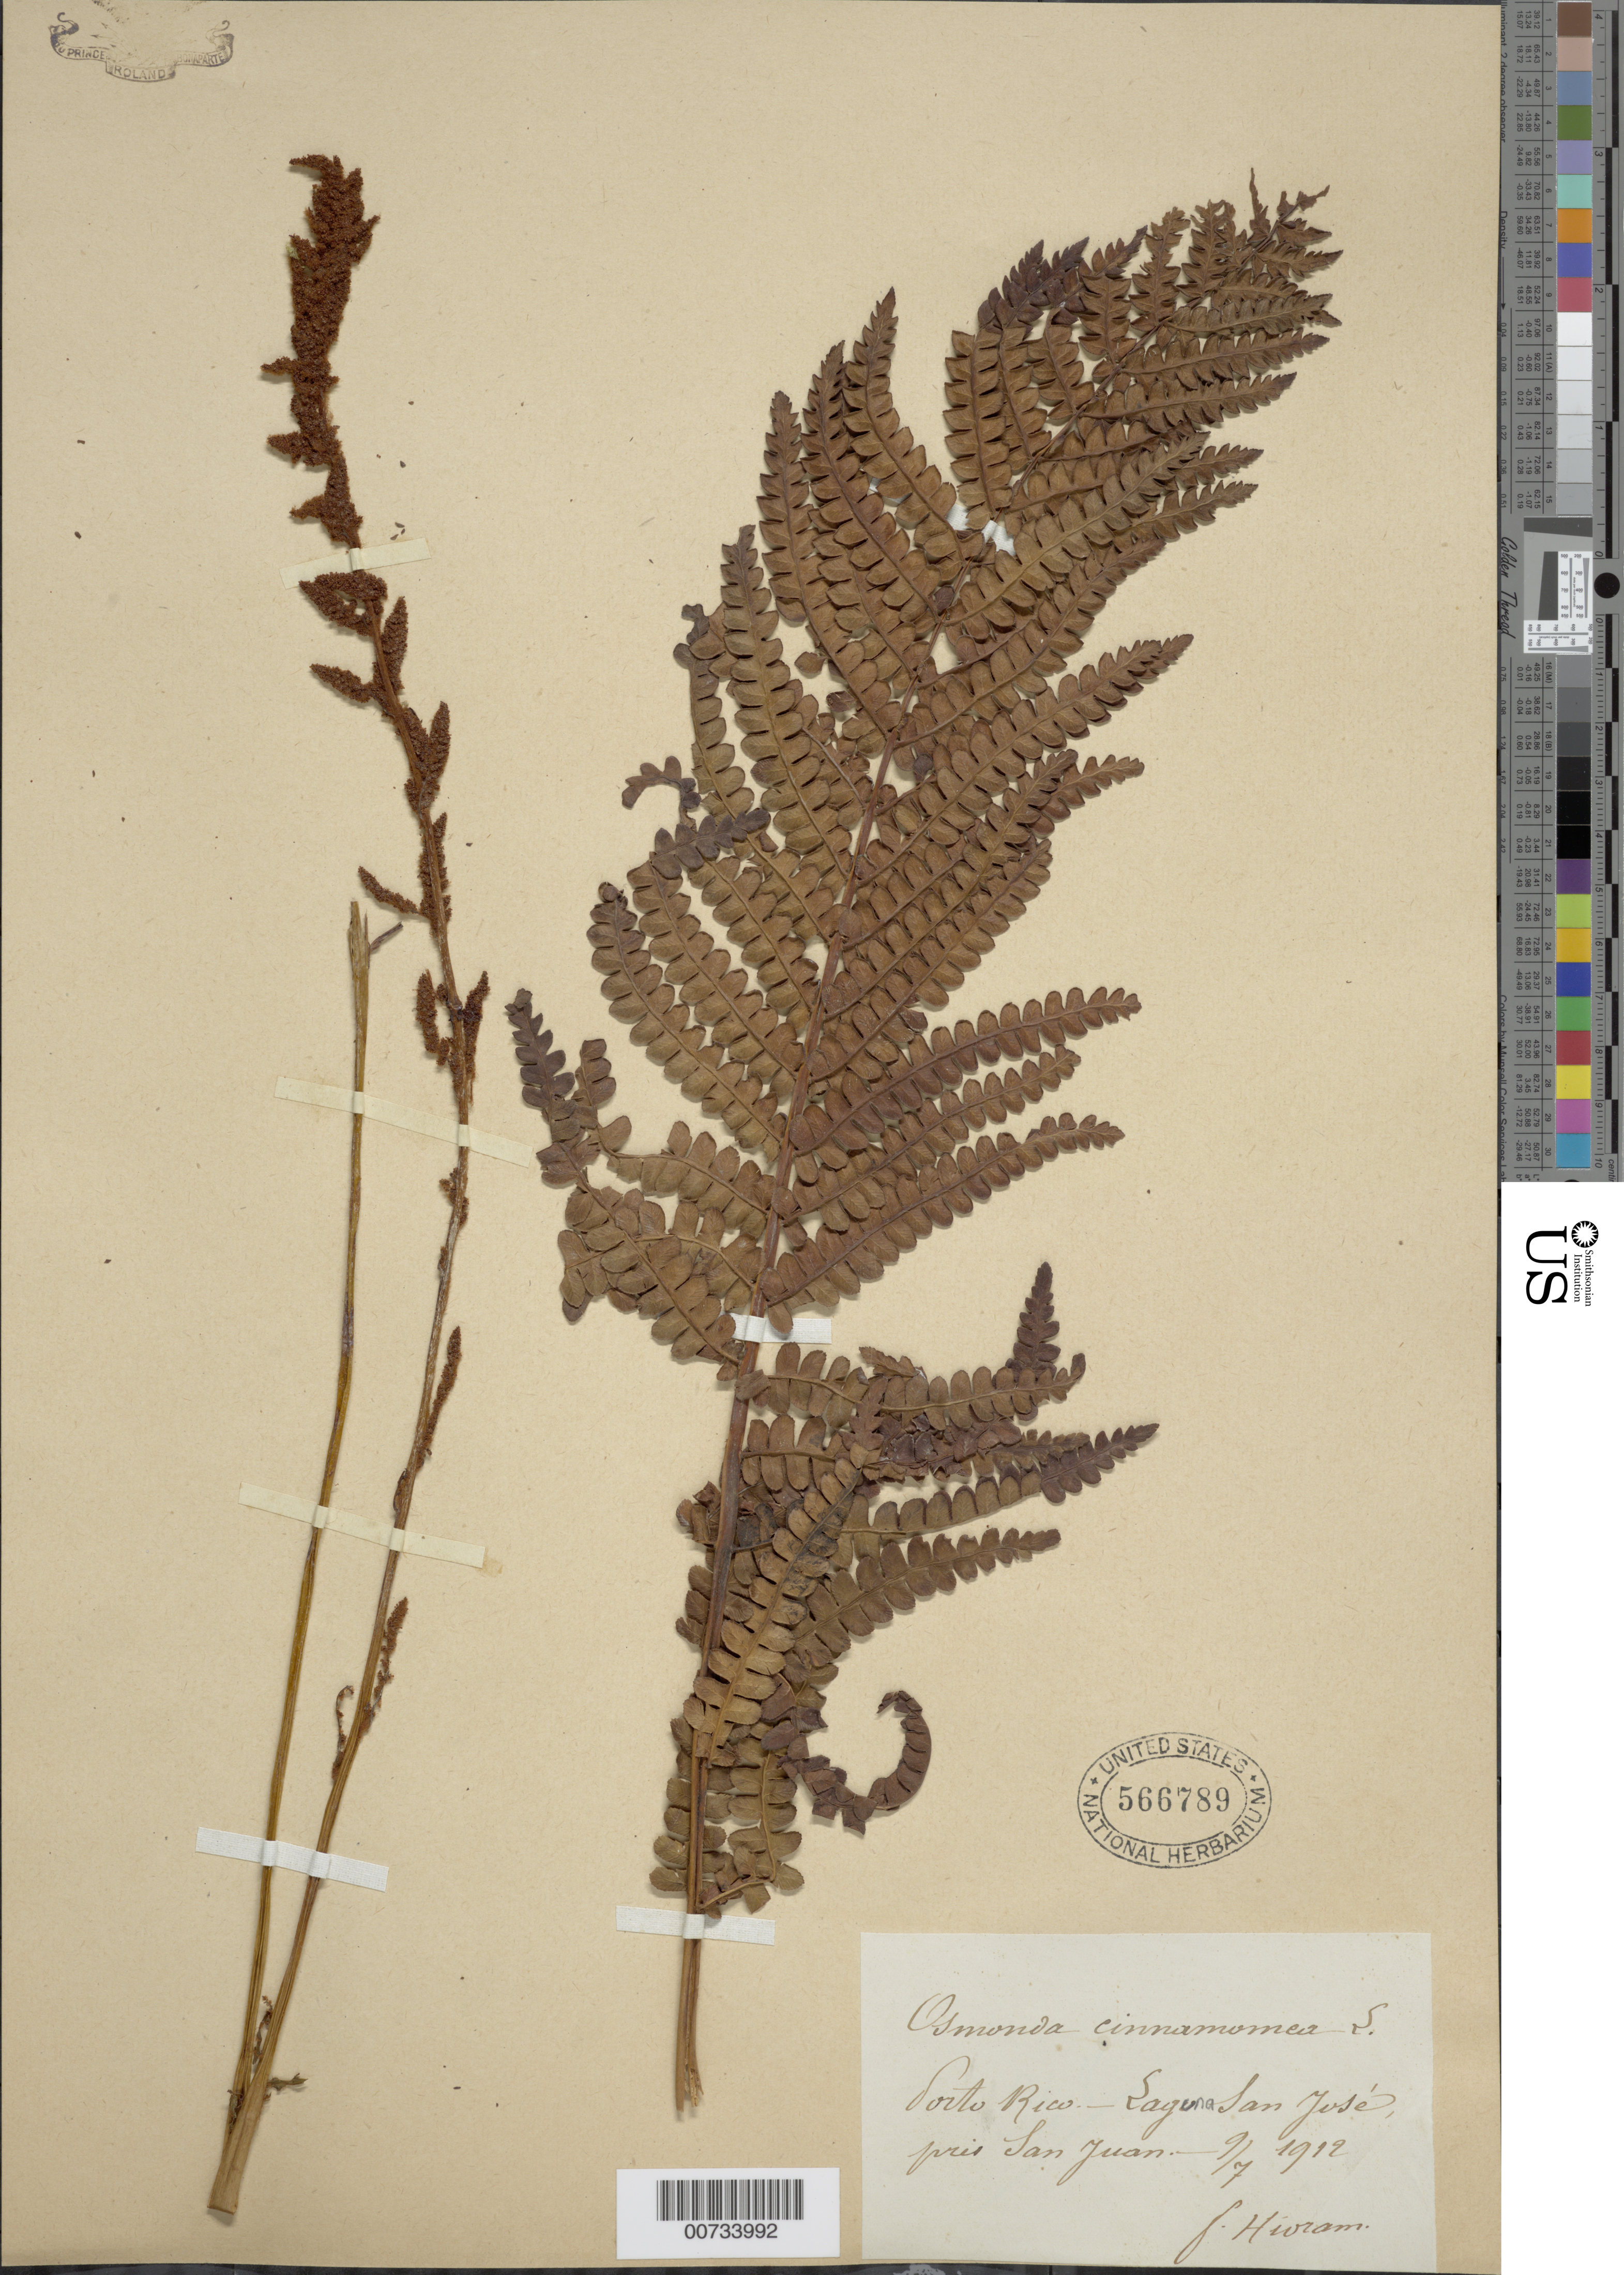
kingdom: Plantae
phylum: Tracheophyta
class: Polypodiopsida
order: Osmundales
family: Osmundaceae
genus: Osmundastrum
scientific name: Osmundastrum cinnamomeum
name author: (L.) C. Presl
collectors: Bro. Hioram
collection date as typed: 07 Sep 1912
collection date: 1912-09-07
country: Puerto Rico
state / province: San Juan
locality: Laguna San José, pris San Juan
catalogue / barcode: US 566789